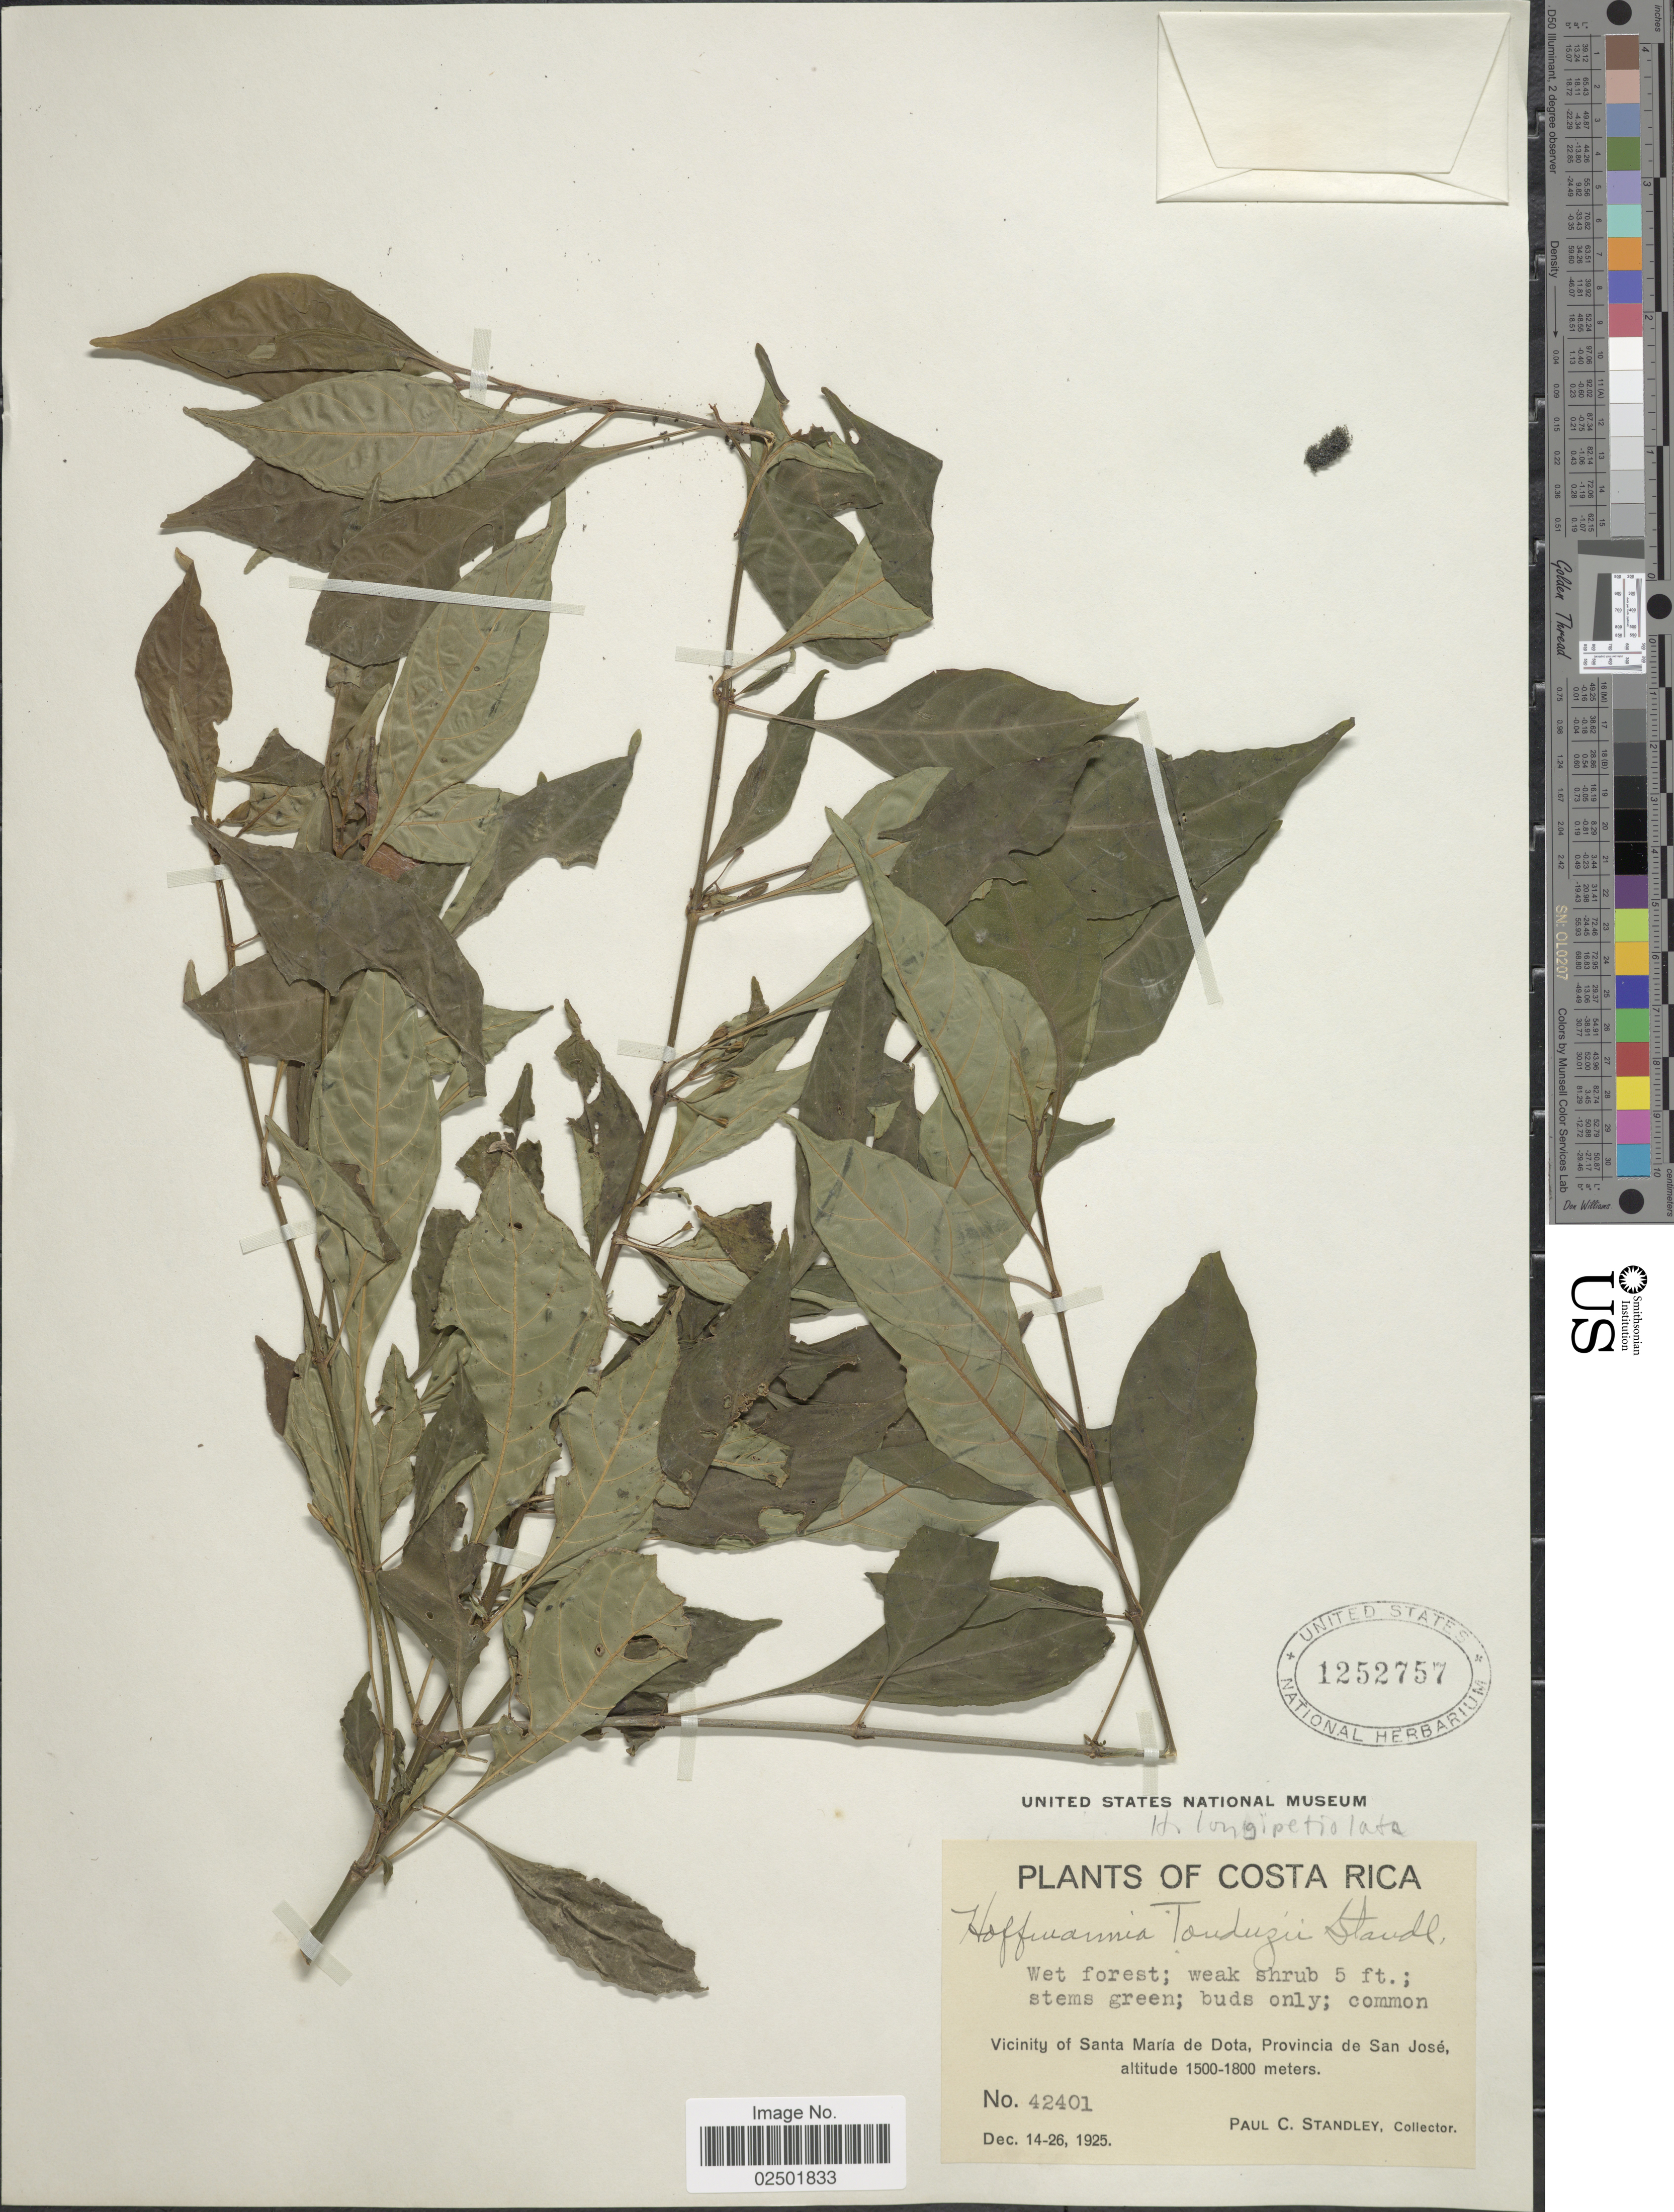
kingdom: Plantae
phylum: Tracheophyta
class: Magnoliopsida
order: Gentianales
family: Rubiaceae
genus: Hoffmannia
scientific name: Hoffmannia longipetiolata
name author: Pol.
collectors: P. C. Standley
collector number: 42401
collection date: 1925-12-14/1925-12-26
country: Costa Rica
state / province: San José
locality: Vicinity of Santa María de Dota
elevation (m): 1500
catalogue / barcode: US 1252757